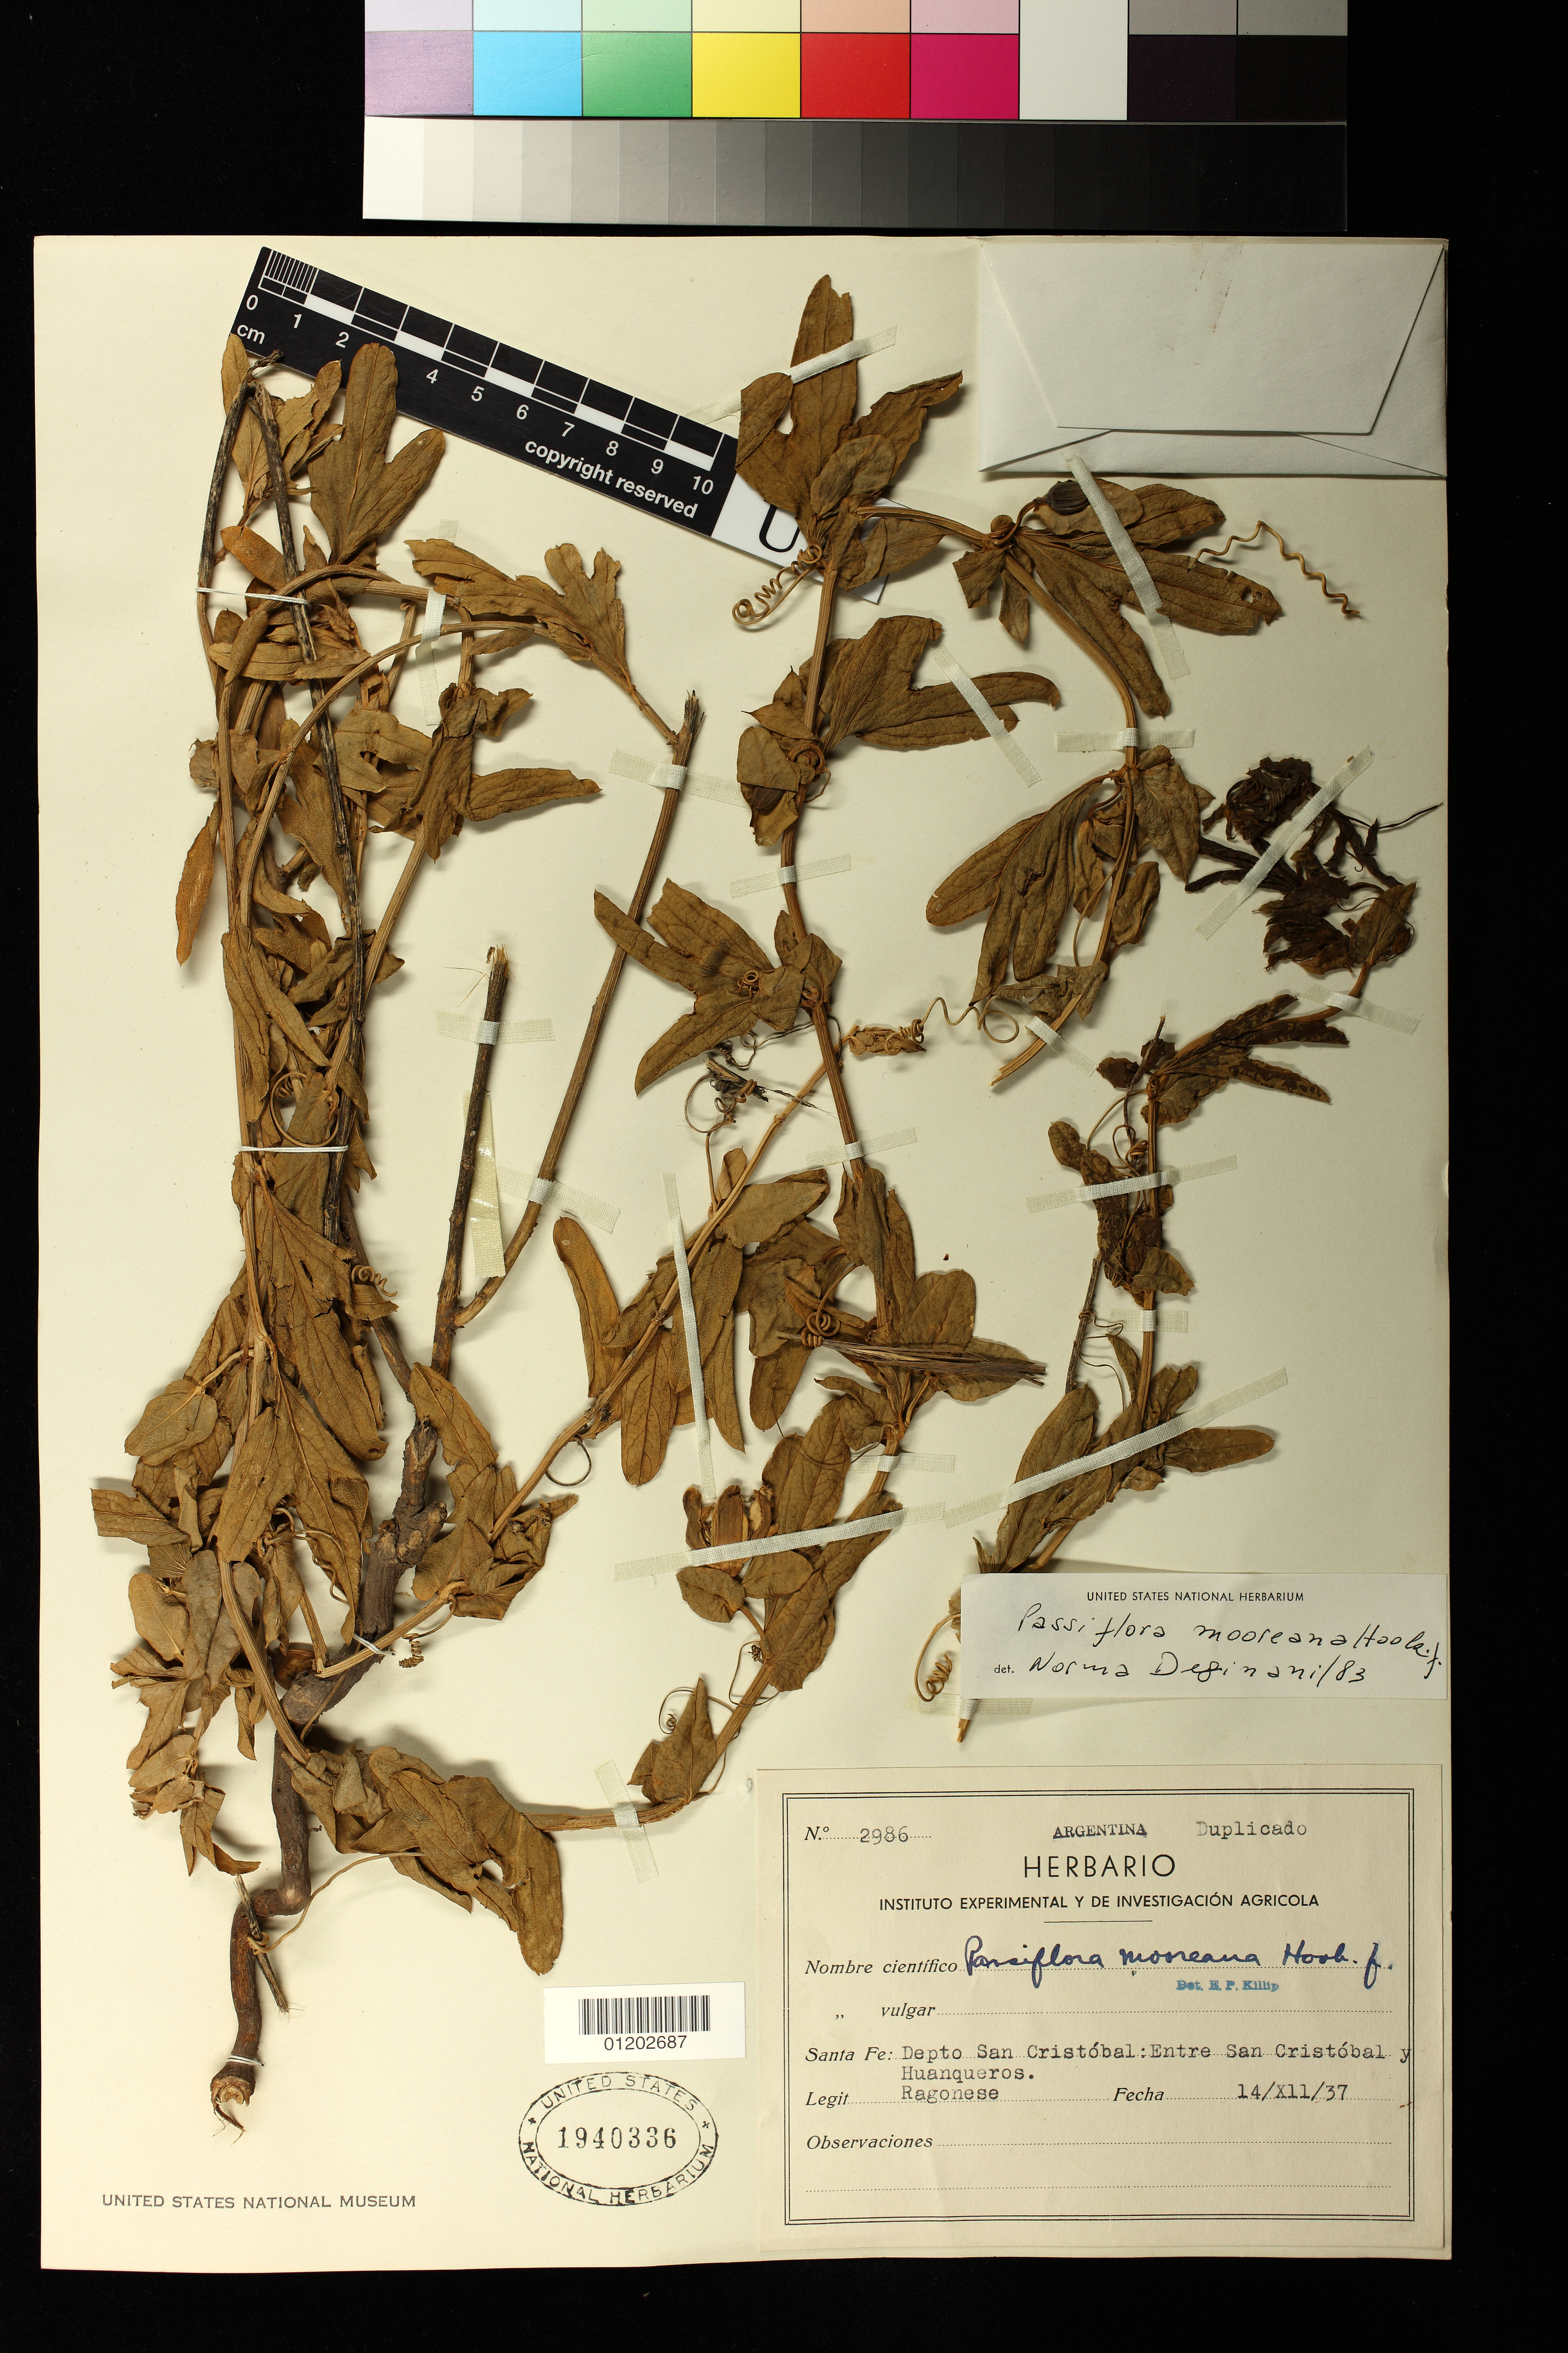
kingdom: Plantae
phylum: Tracheophyta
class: Magnoliopsida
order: Malpighiales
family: Passifloraceae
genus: Passiflora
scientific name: Passiflora mooreana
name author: Hook. f.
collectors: A. Ragonese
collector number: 2986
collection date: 1937-12-14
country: Argentina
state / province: Santa Fe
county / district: San Cristóbal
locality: Entre San Cristóbal y Huanqueros.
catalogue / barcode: US 1940336